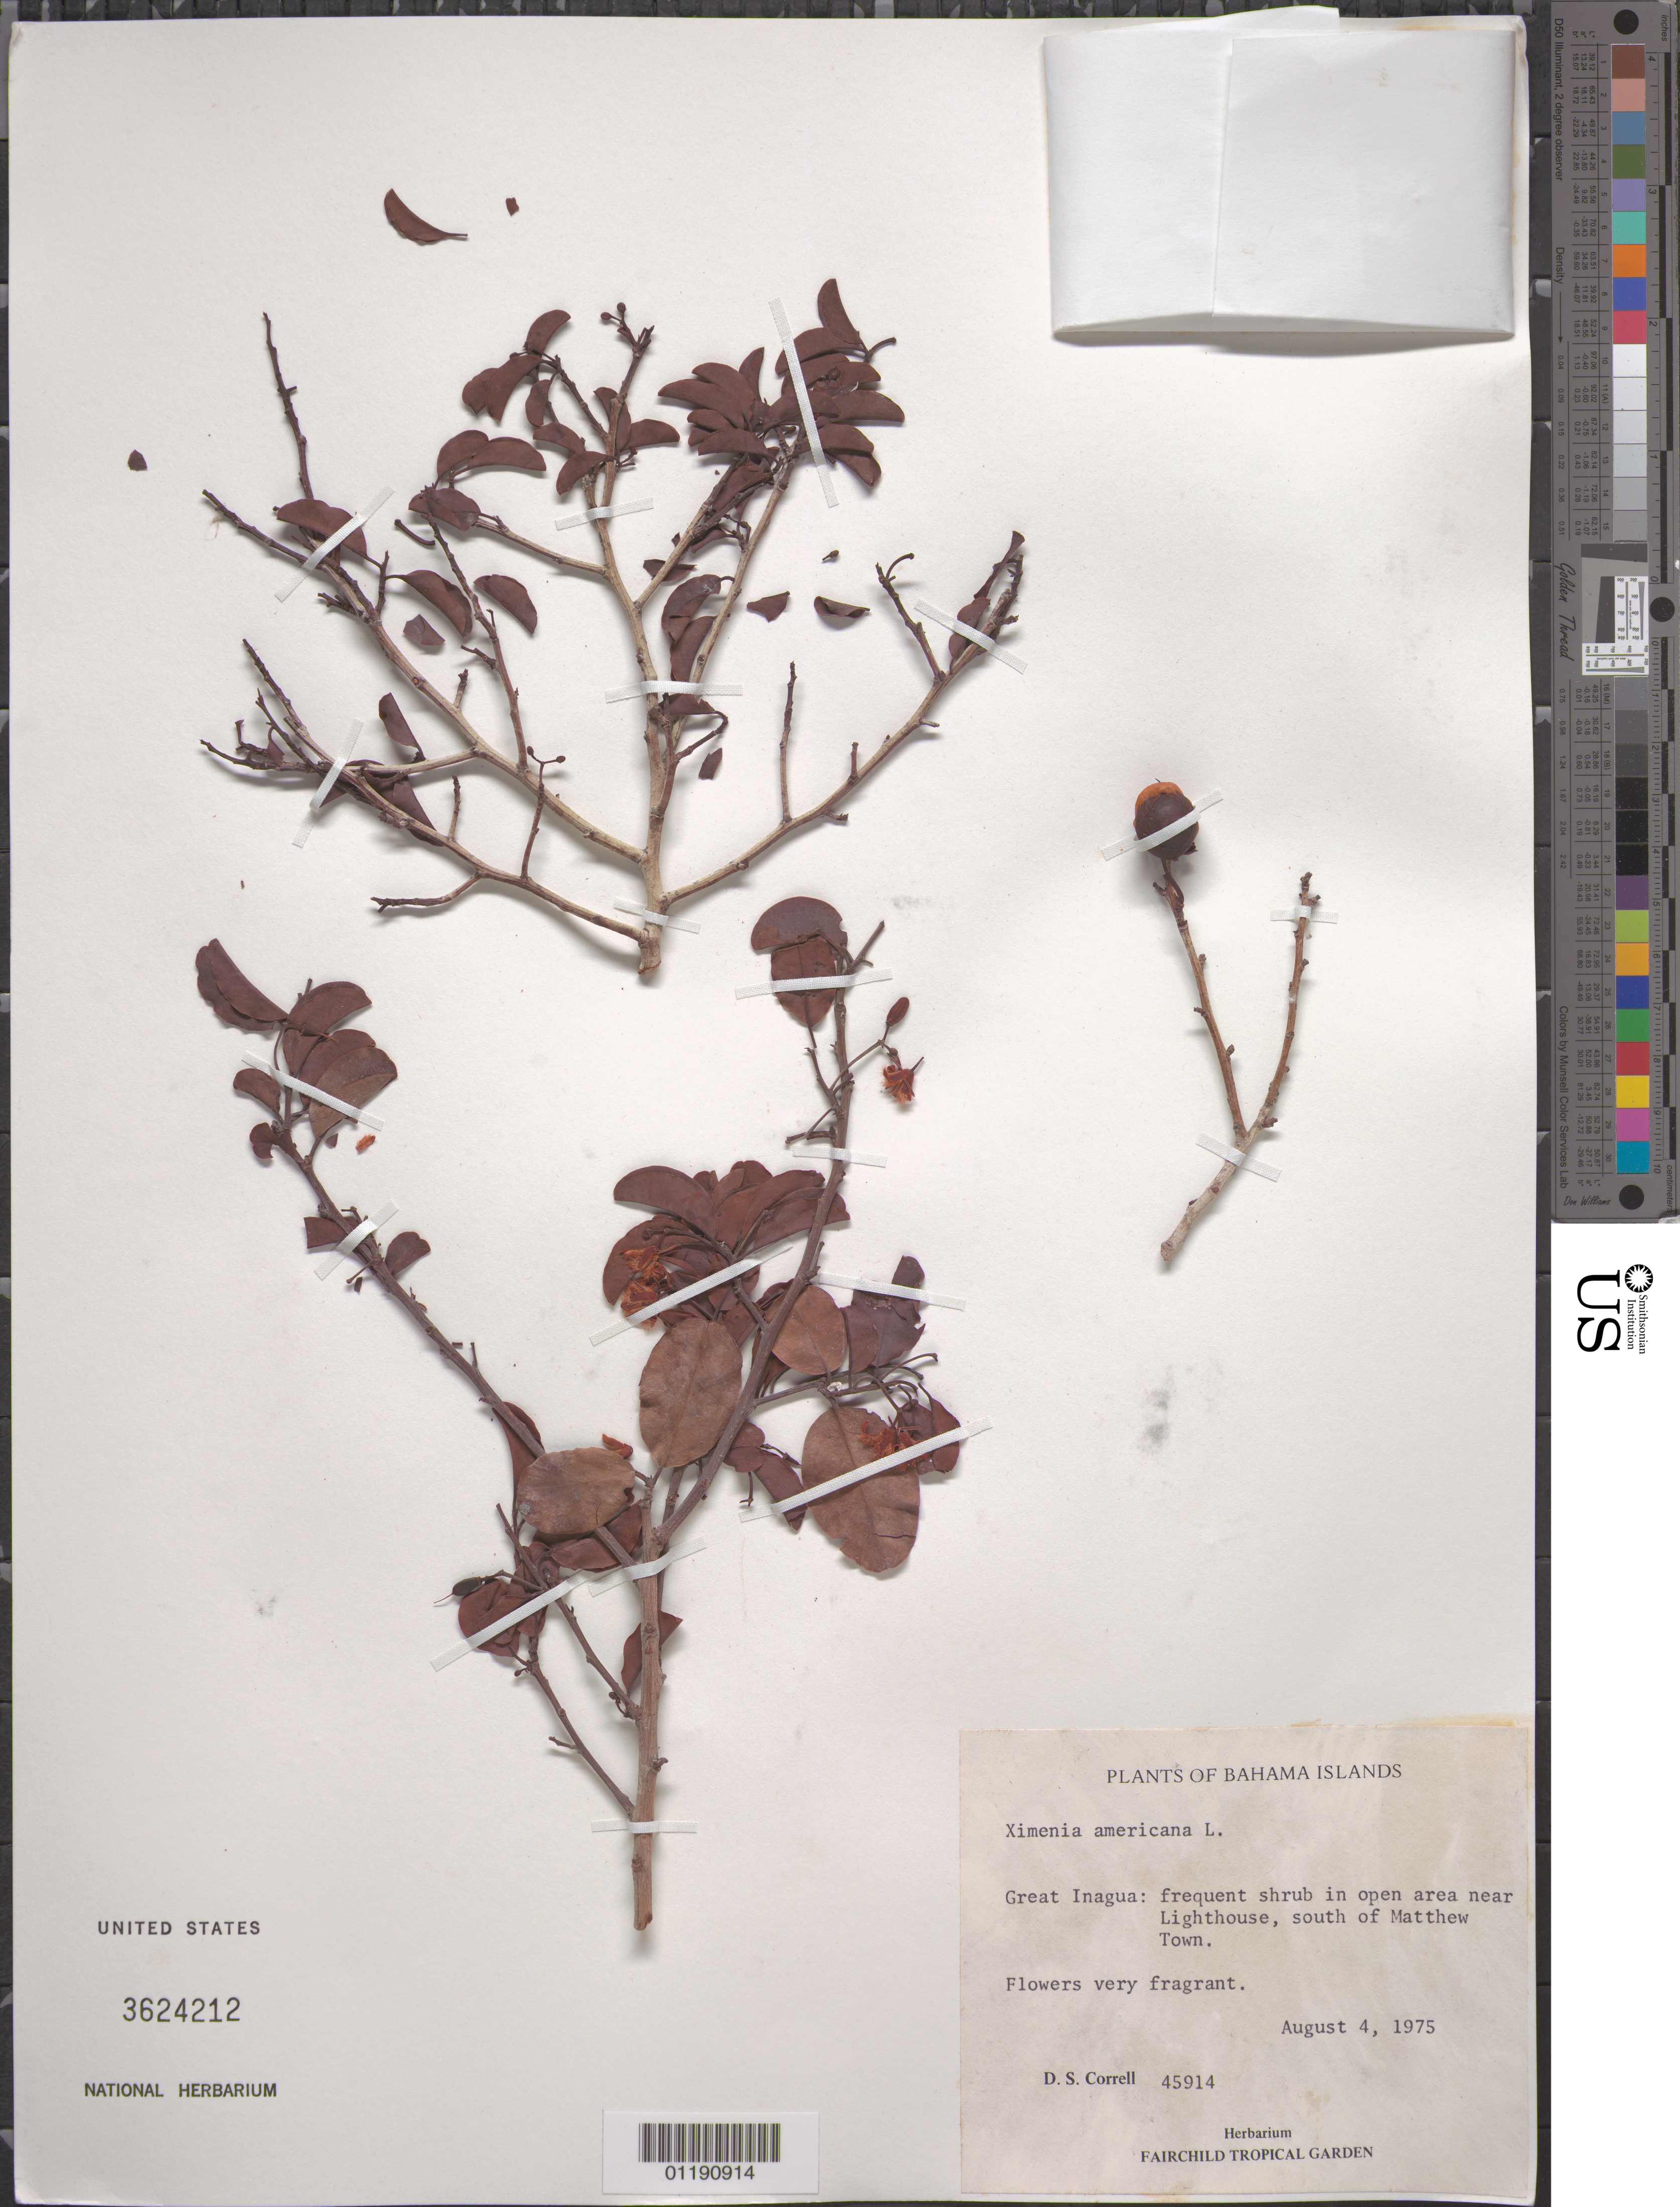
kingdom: Plantae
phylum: Tracheophyta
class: Magnoliopsida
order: Santalales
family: Ximeniaceae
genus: Ximenia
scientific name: Ximenia americana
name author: L.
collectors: D. S. Correll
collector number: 45914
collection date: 1975-08-04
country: Bahamas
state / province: Great Inagua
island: Great Inagua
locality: Great Inagua: in open area near Lighthouse, S of Matthew Town.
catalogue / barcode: US 3624212